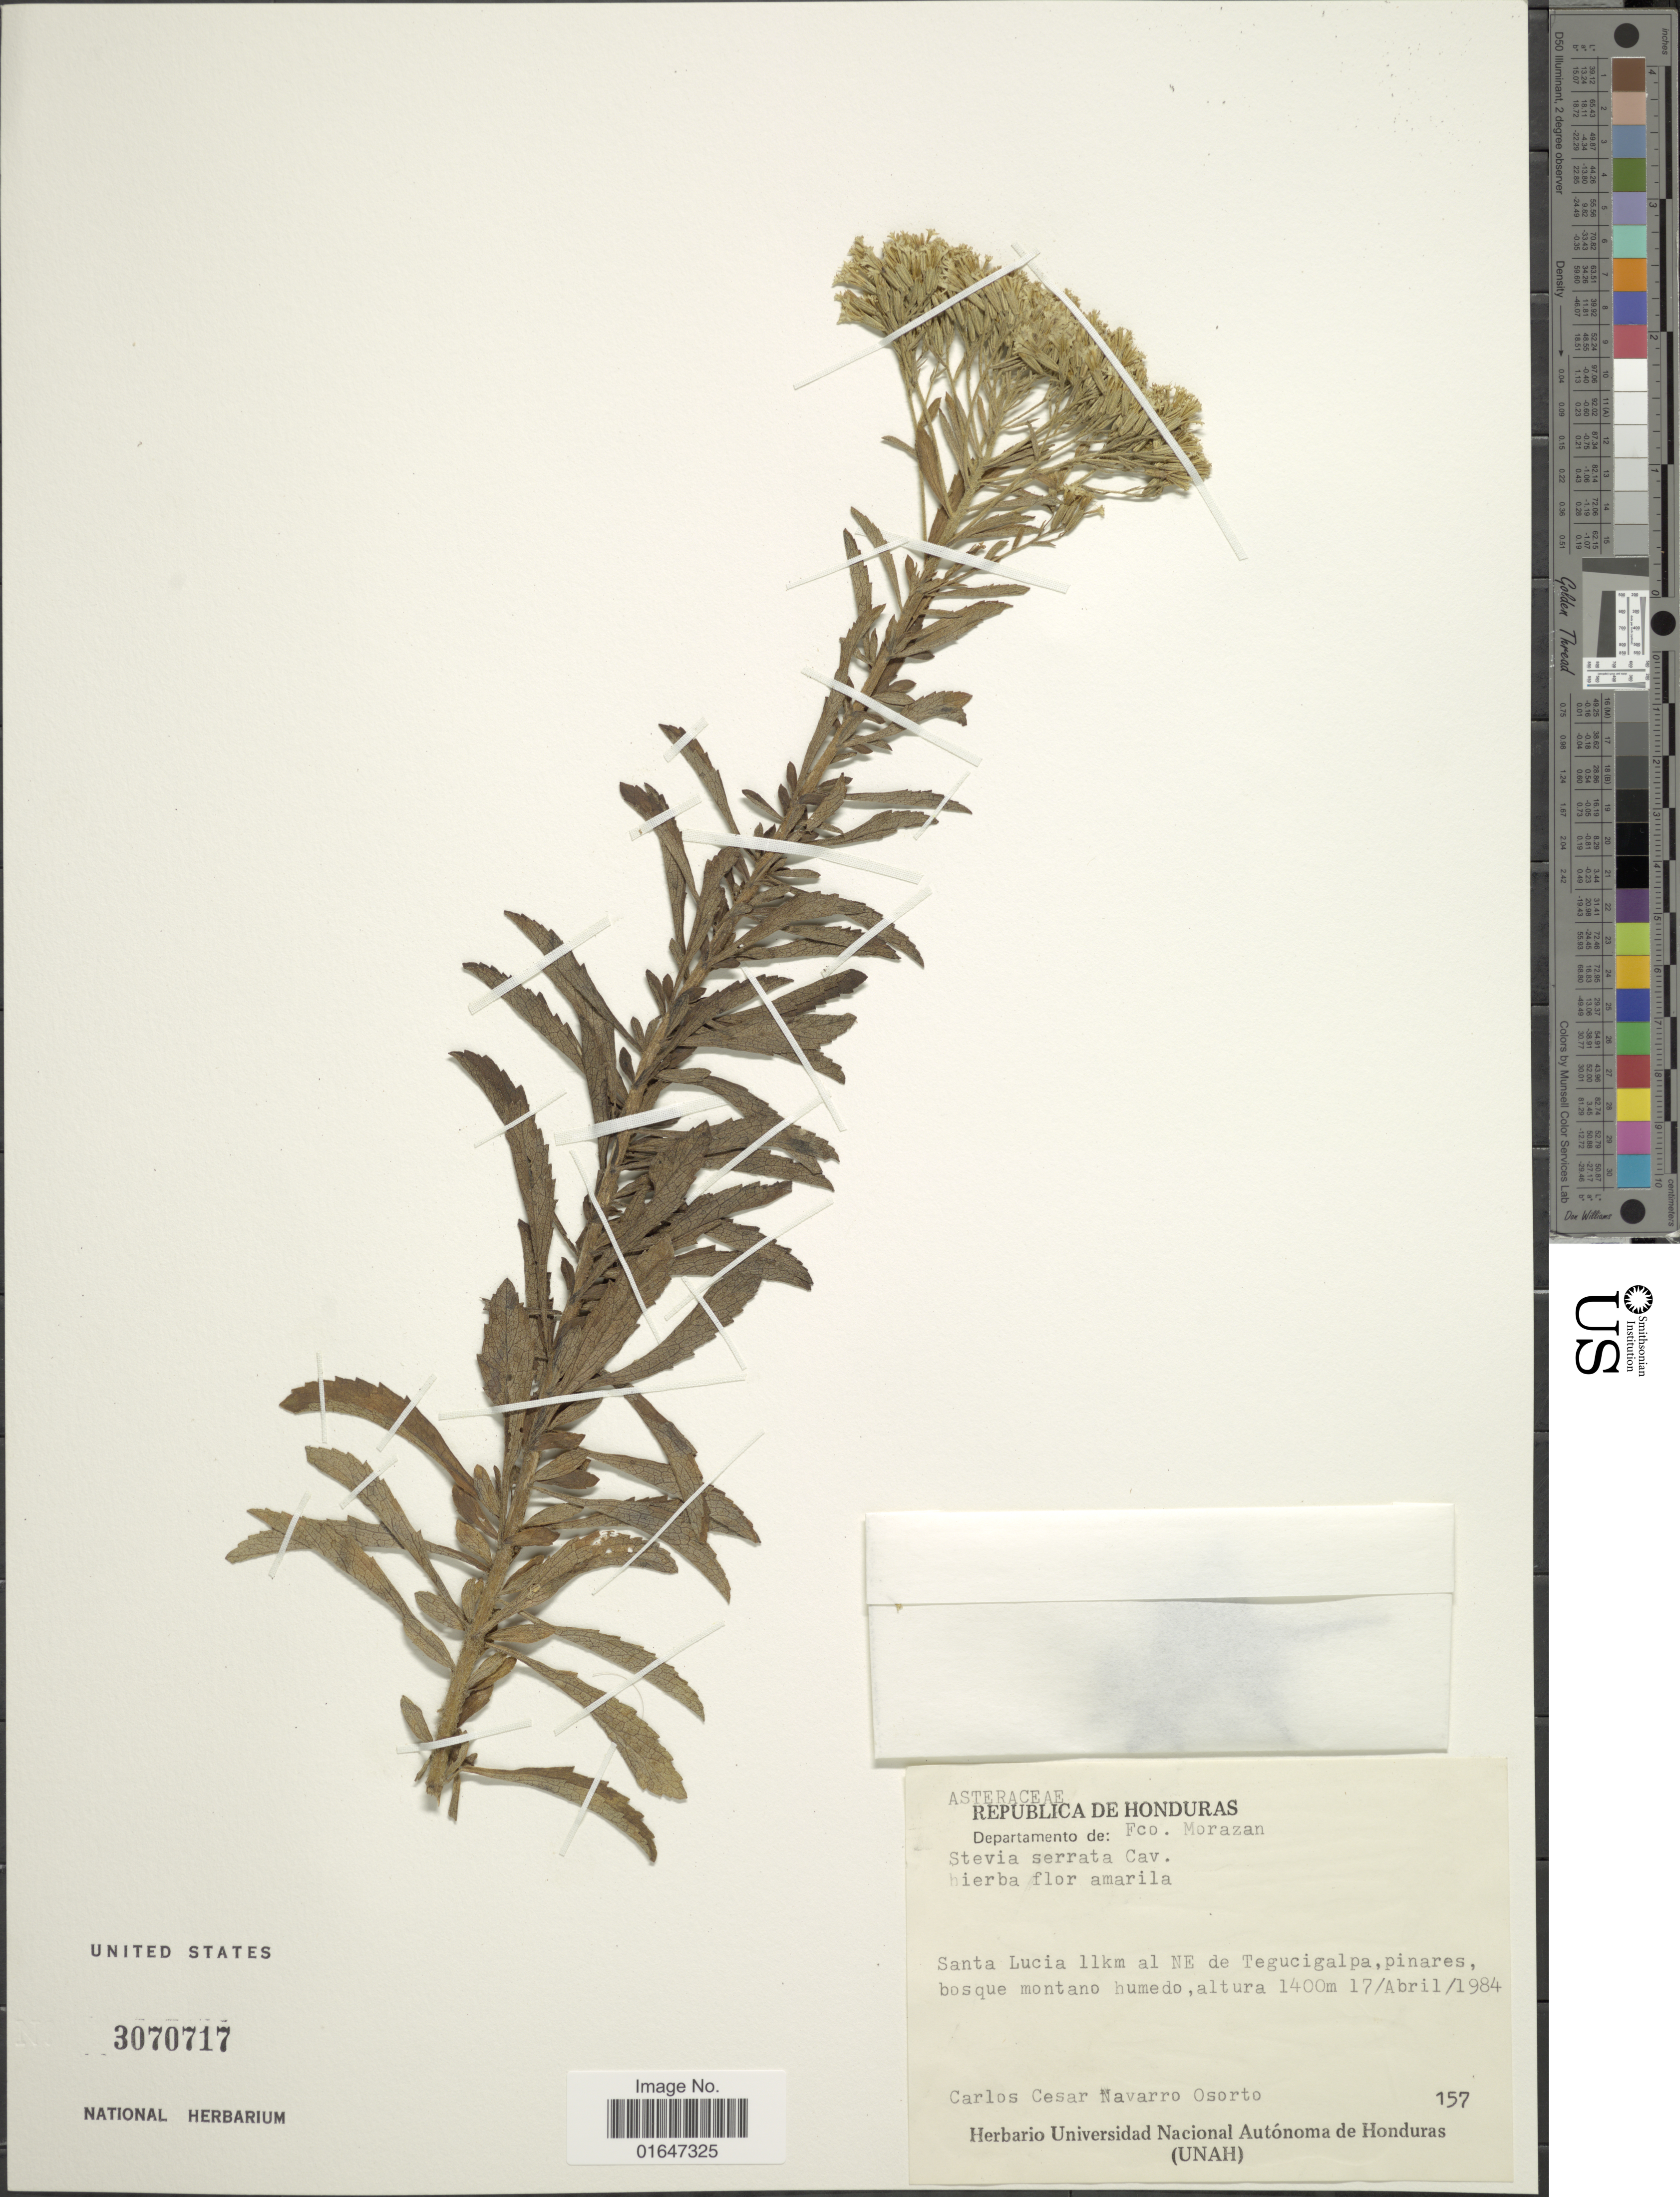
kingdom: Plantae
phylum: Tracheophyta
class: Magnoliopsida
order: Asterales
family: Asteraceae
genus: Stevia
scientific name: Stevia serrata var. serrata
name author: Cav.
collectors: C. Osorto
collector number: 157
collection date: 1984-04-17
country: Honduras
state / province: Fco. Morazán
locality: Republica de Honduras, Departamento de Fco. Morazan, Santa Lucia 11 km al NE de Tegucigalpa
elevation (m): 1400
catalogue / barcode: US 3070717